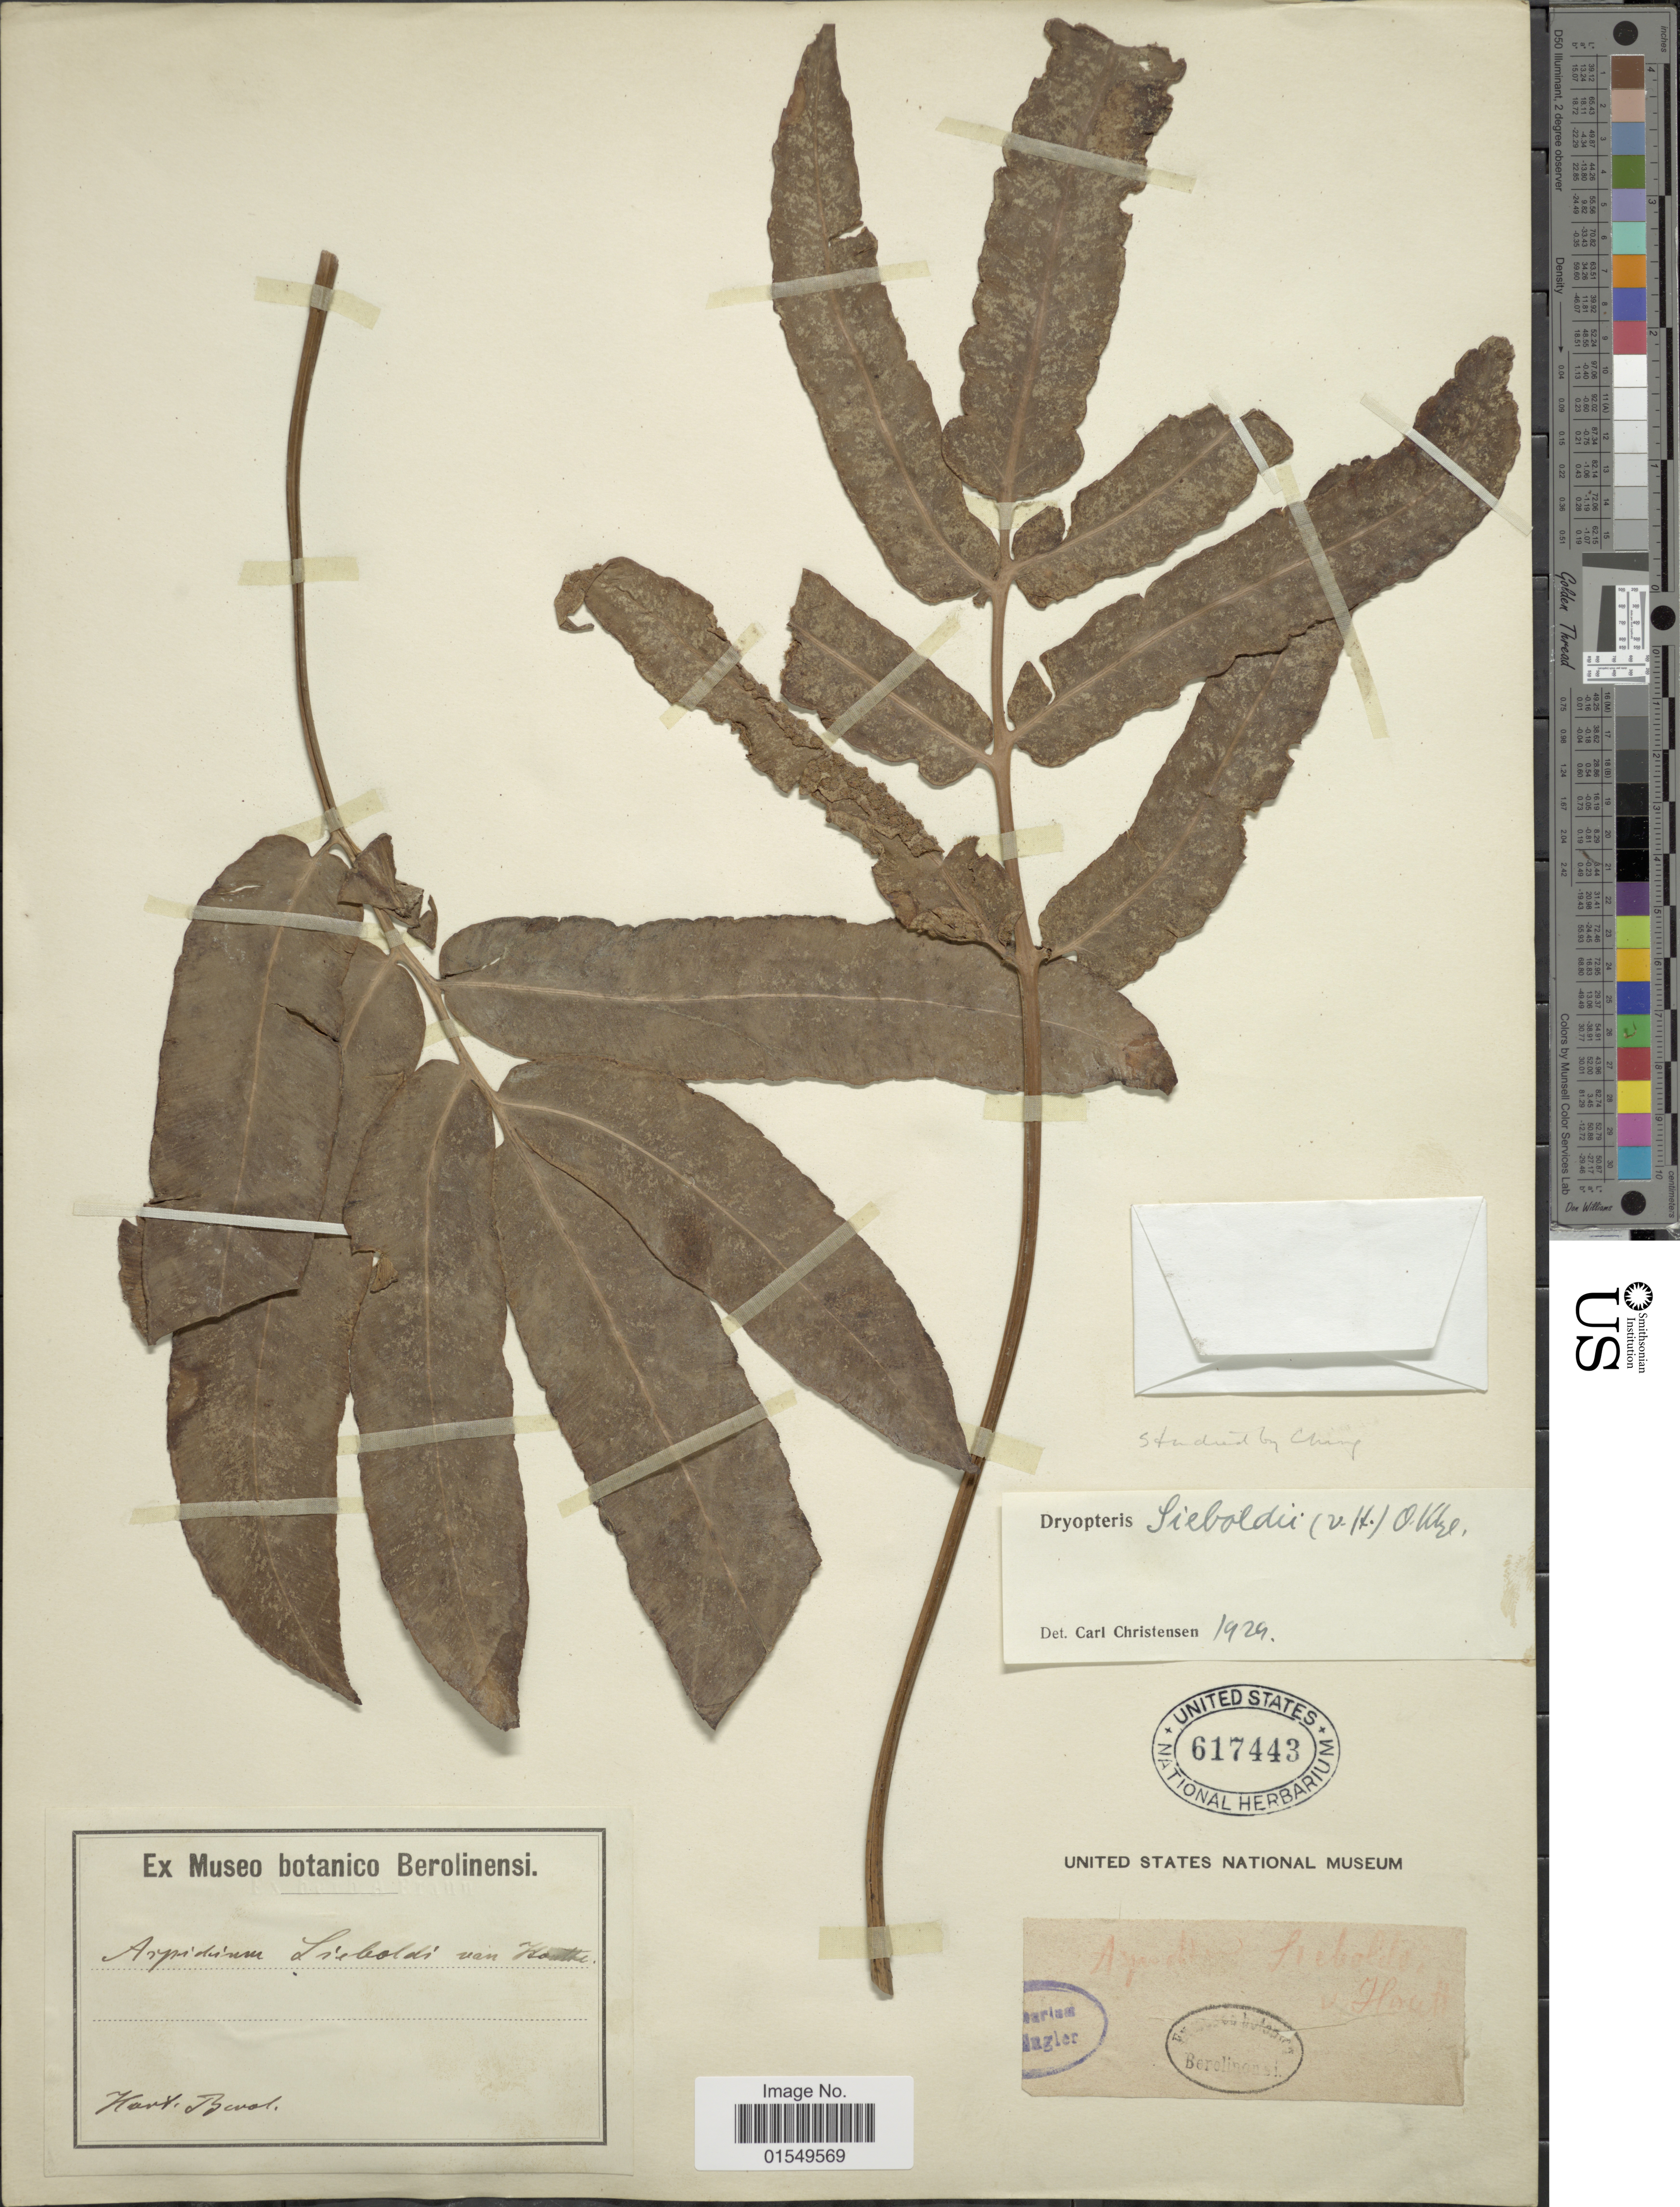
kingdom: Plantae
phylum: Tracheophyta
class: Polypodiopsida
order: Polypodiales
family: Dryopteridaceae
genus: Dryopteris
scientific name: Dryopteris sieboldii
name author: (T. Moore) Kuntze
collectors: ex Museo Botanico Berolinensi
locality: Hort Berol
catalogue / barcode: US 617443